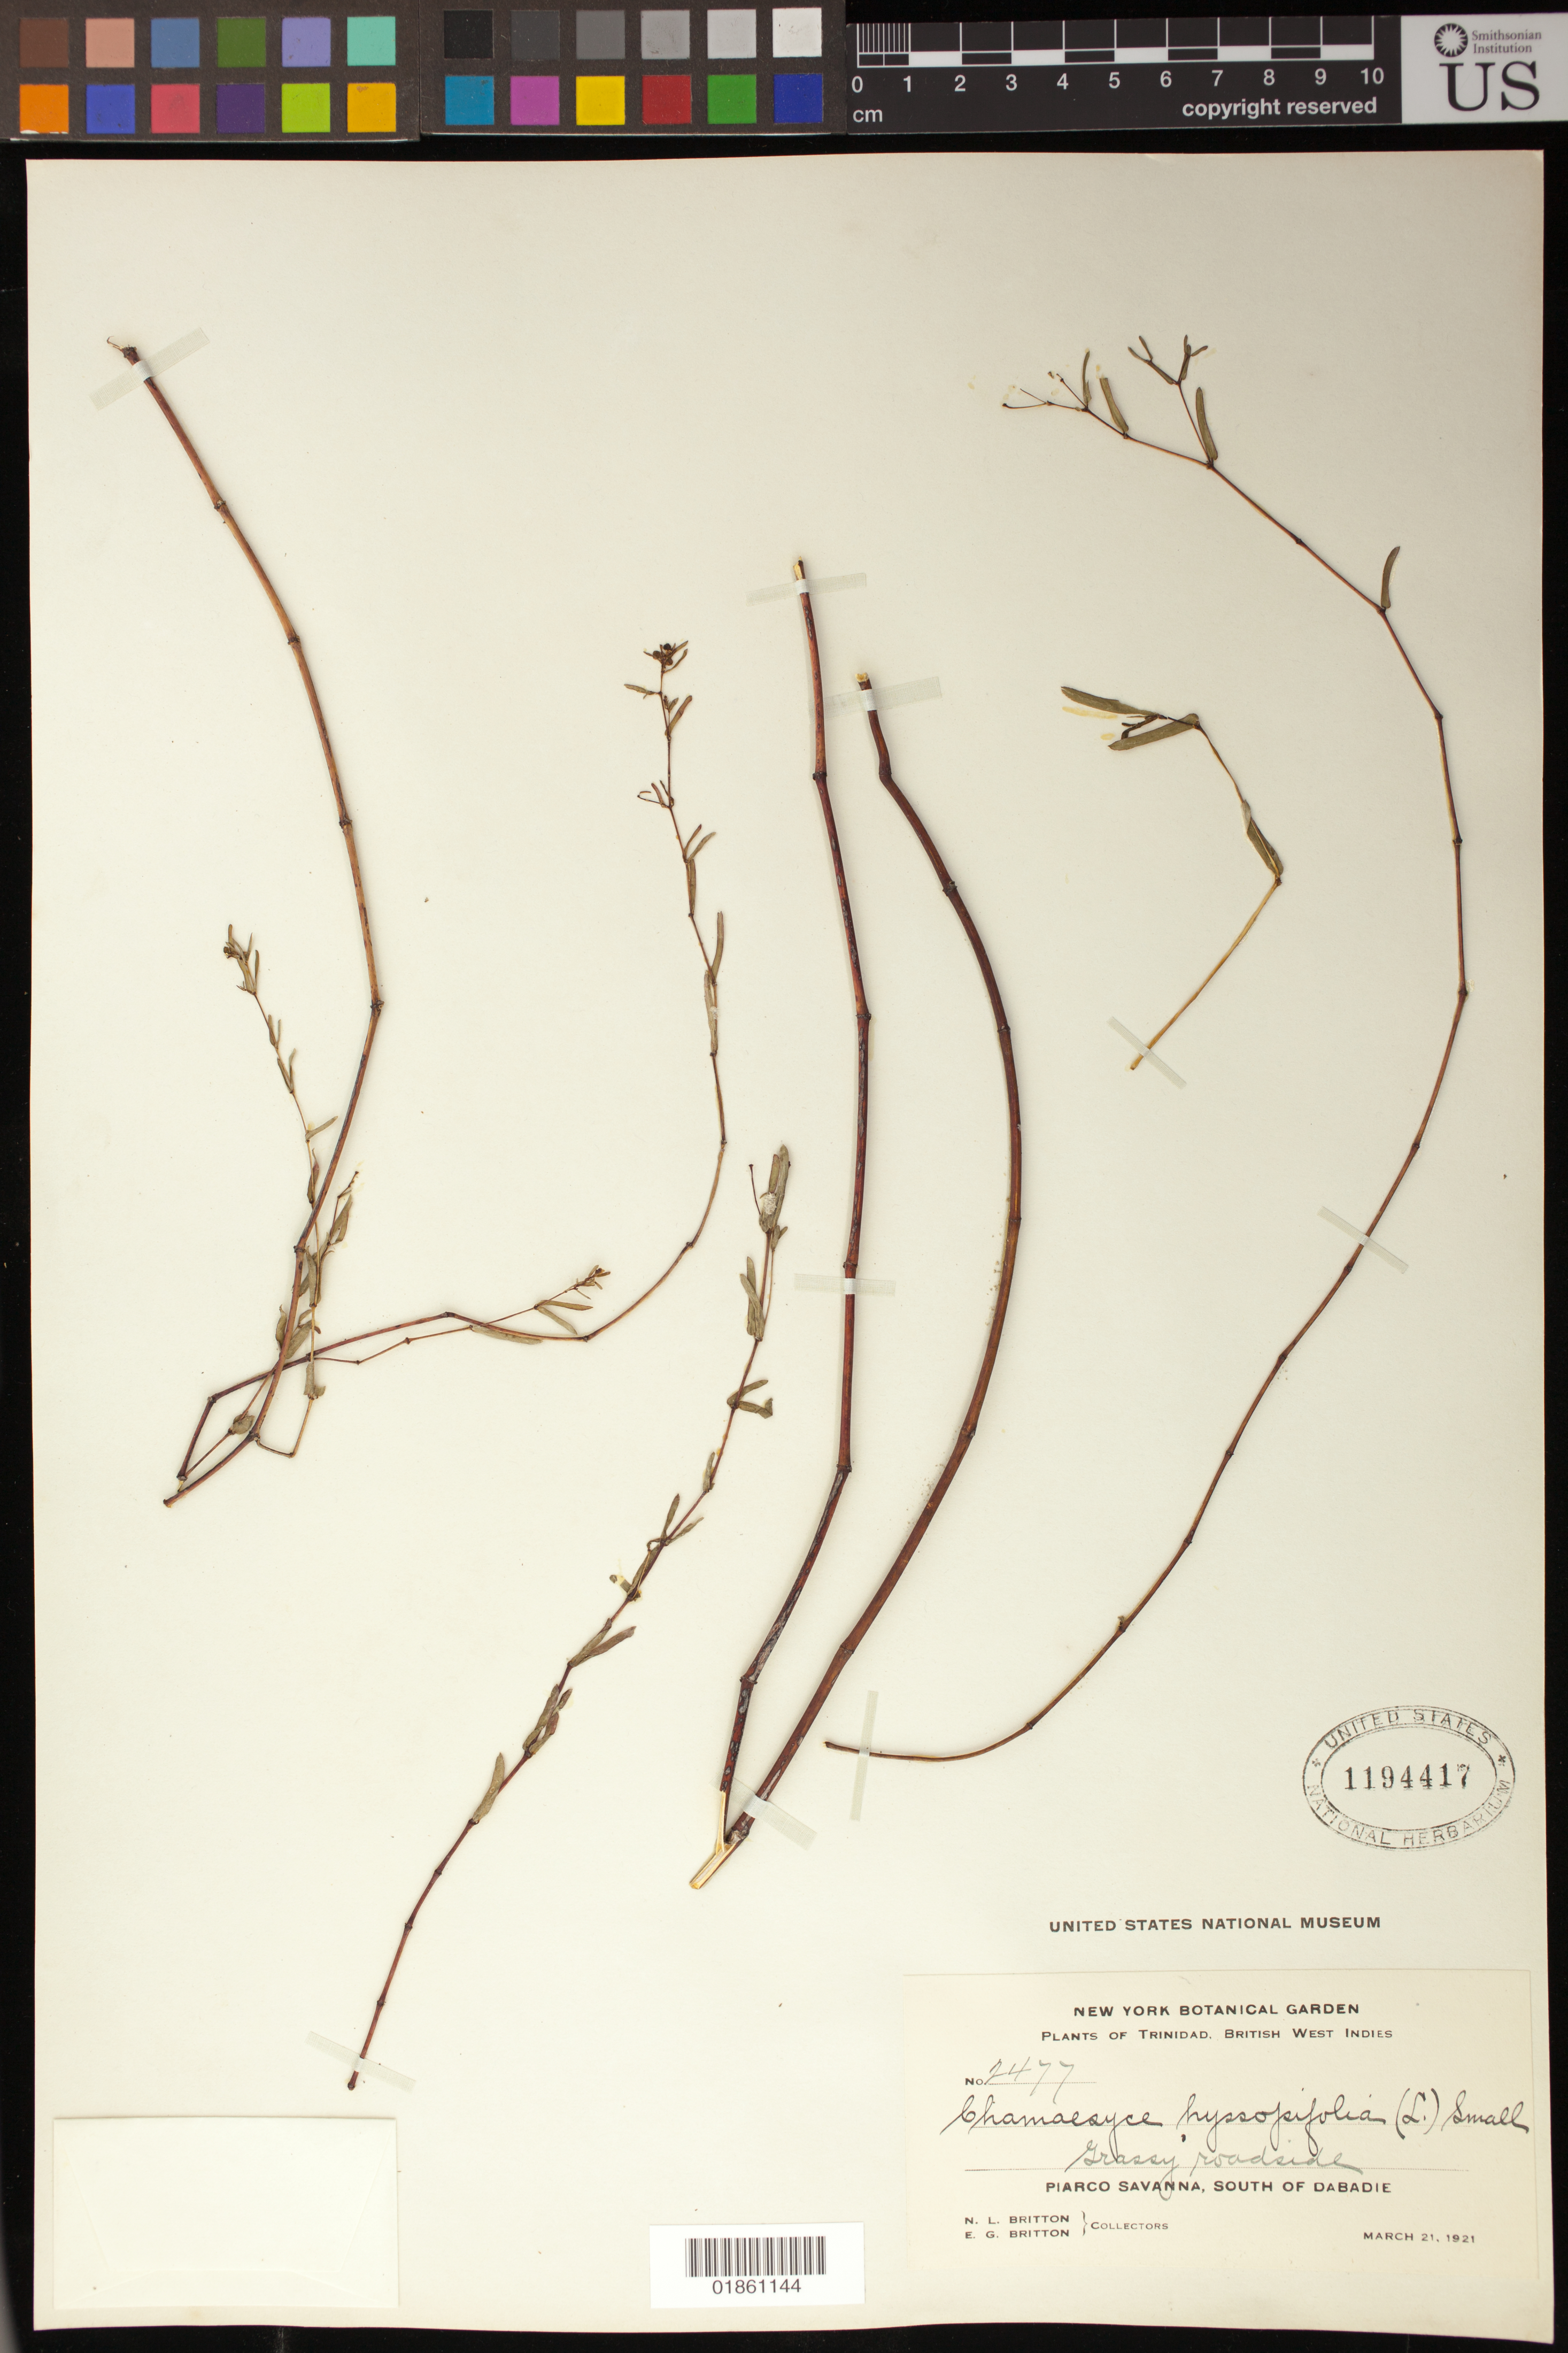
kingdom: Plantae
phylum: Tracheophyta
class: Magnoliopsida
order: Malpighiales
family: Euphorbiaceae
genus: Euphorbia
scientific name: Euphorbia hyssopifolia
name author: L.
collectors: N. Britton & E. G. Britton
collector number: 2477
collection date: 1921-03-21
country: Trinidad and Tobago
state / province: Tunapuna/Piarco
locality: Piarco Savanna, South of DaBadie, Grassy roadside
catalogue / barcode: US 1194417